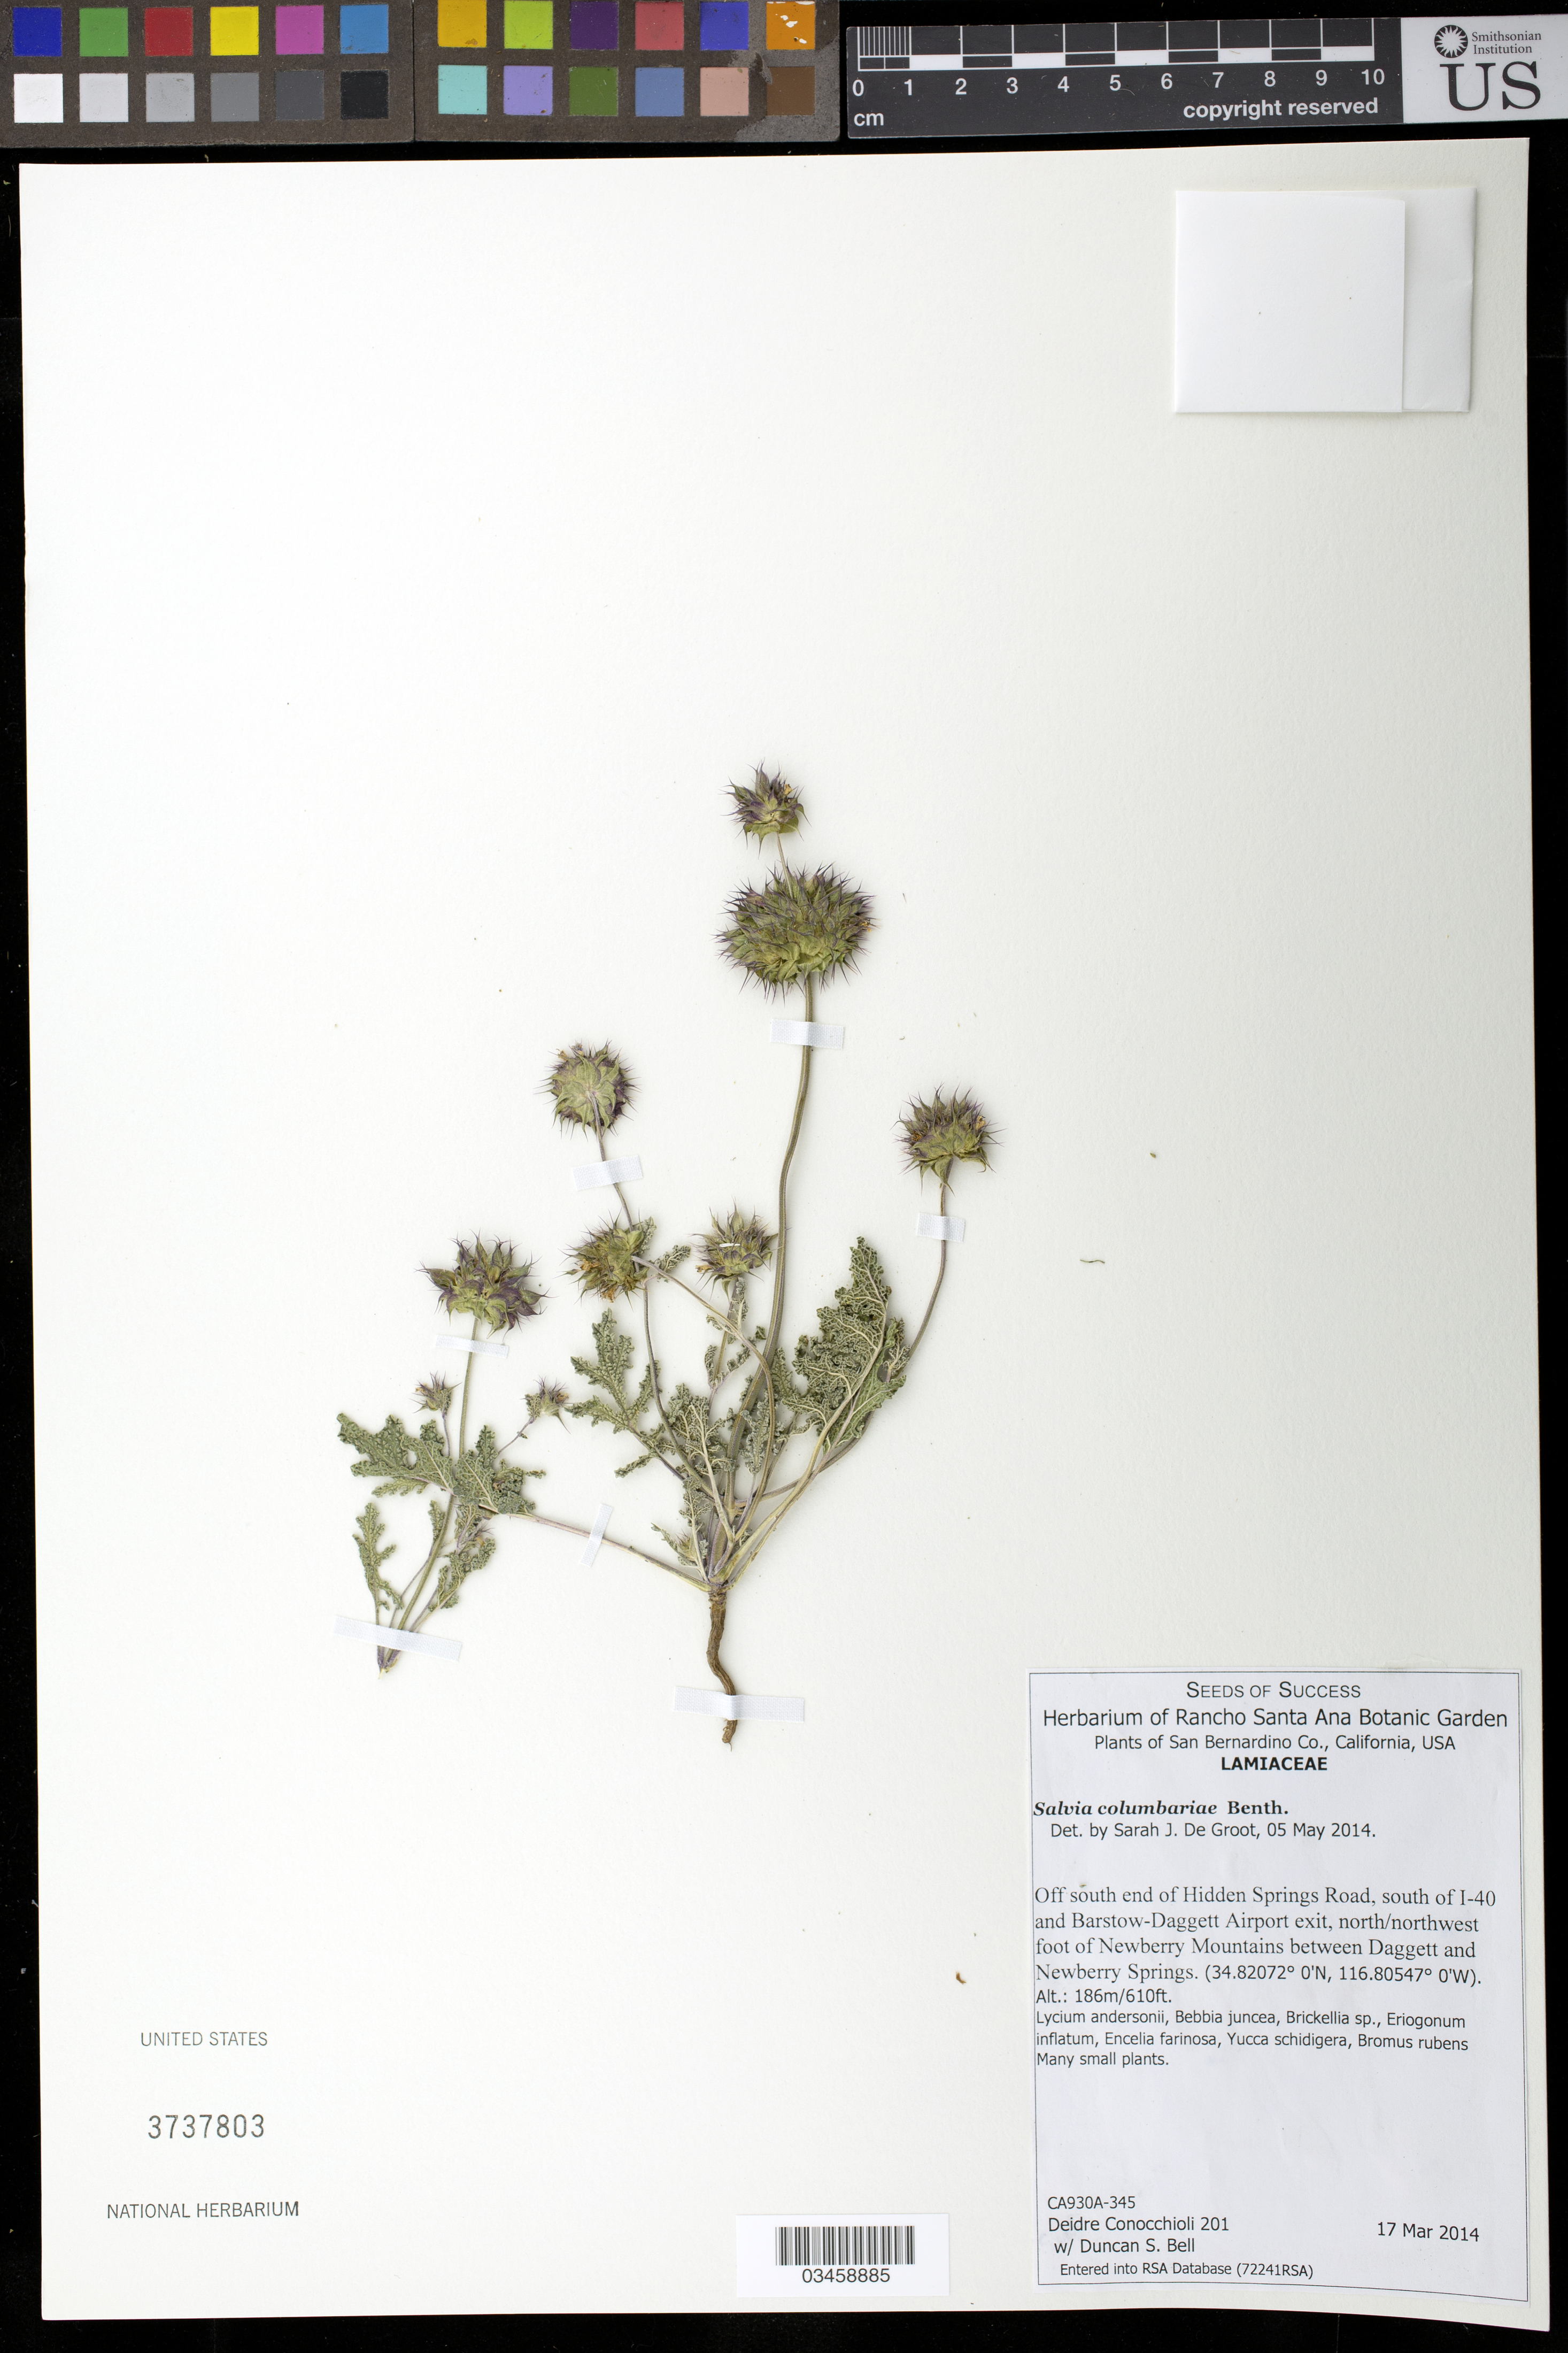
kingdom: Plantae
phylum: Tracheophyta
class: Magnoliopsida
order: Lamiales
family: Lamiaceae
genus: Salvia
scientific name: Salvia columbariae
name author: Benth.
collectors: D. Conocchioli & D. S. Bell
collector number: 201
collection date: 2014-03-17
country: United States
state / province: California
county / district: San Bernardino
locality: Off south end of Hidden Springs Road, S of I-40 and Barstow-Daggett Airport exit, NNW foot of Newberry Mts between Daggett and Newberry Springs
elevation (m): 186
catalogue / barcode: US 3737803